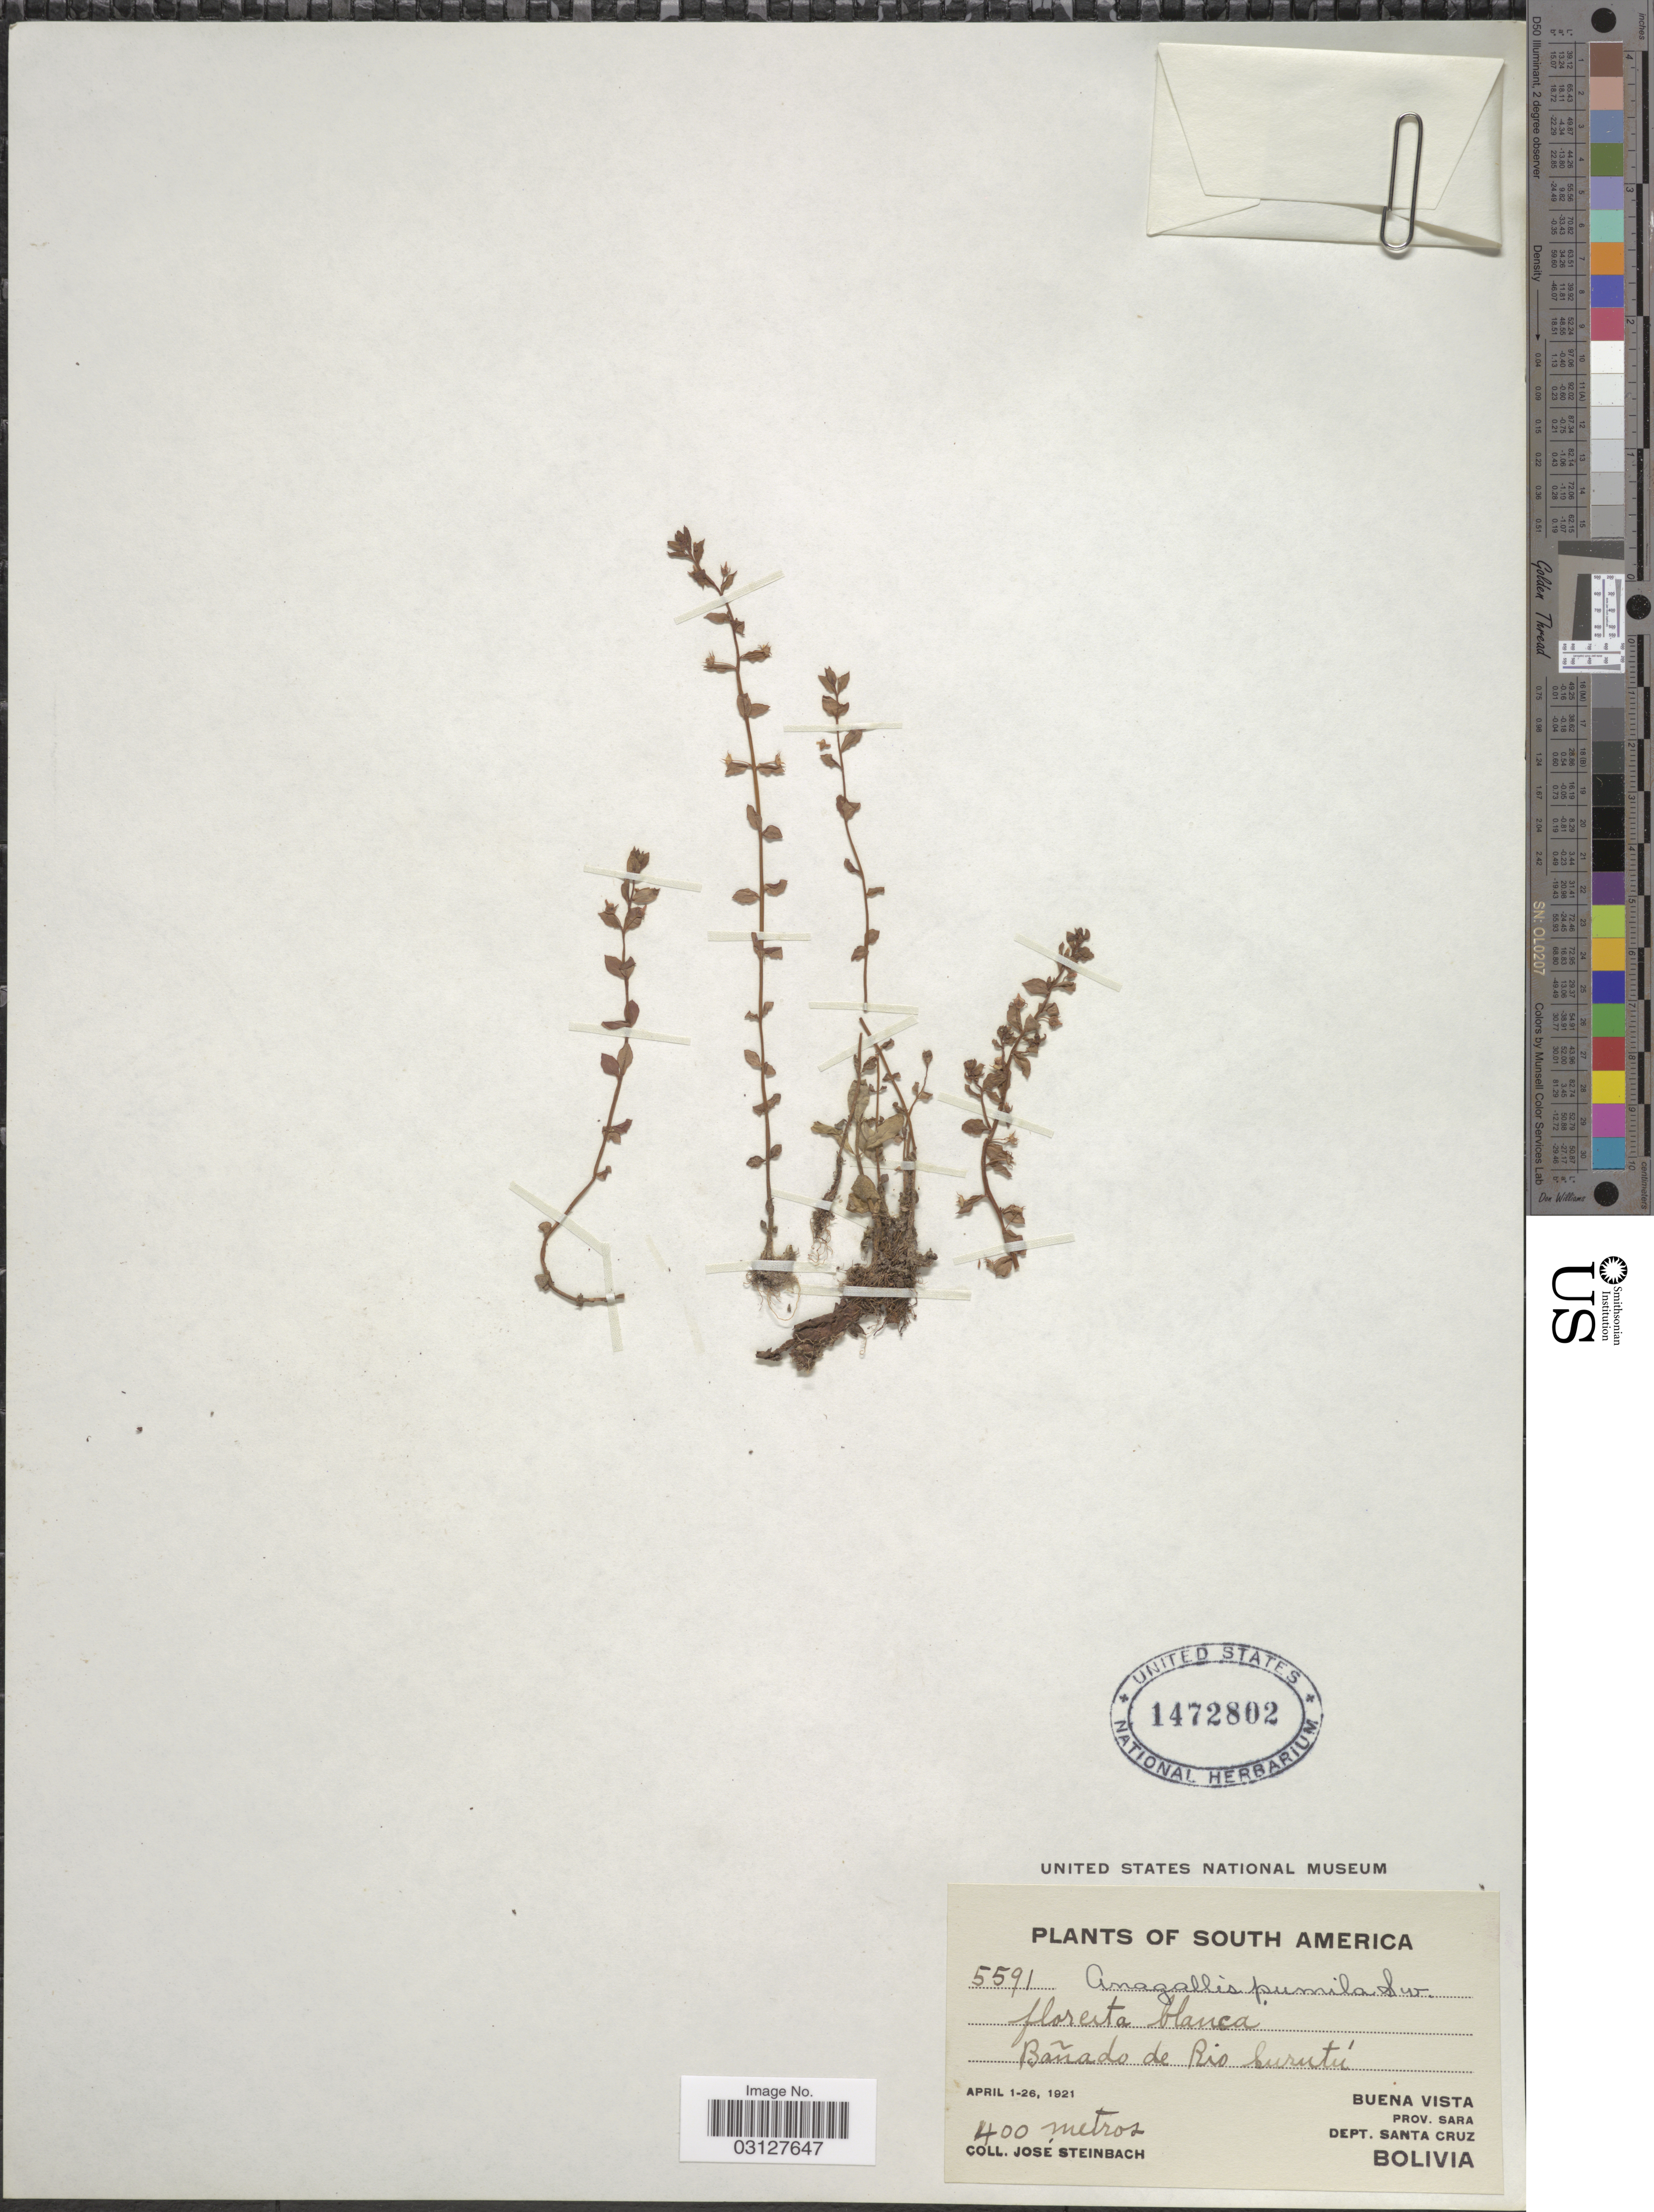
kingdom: Plantae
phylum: Tracheophyta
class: Magnoliopsida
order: Ericales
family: Primulaceae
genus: Anagallis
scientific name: Anagallis pumila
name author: Sw.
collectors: J. Steinbach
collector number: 5591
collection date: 1921-04-01/1921-04-26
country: Bolivia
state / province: Santa Cruz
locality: Buena Vista, Prov. Sara, Dept. Santa Cruz, Bañado de Rio Surutú.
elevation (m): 400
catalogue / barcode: US 1472802